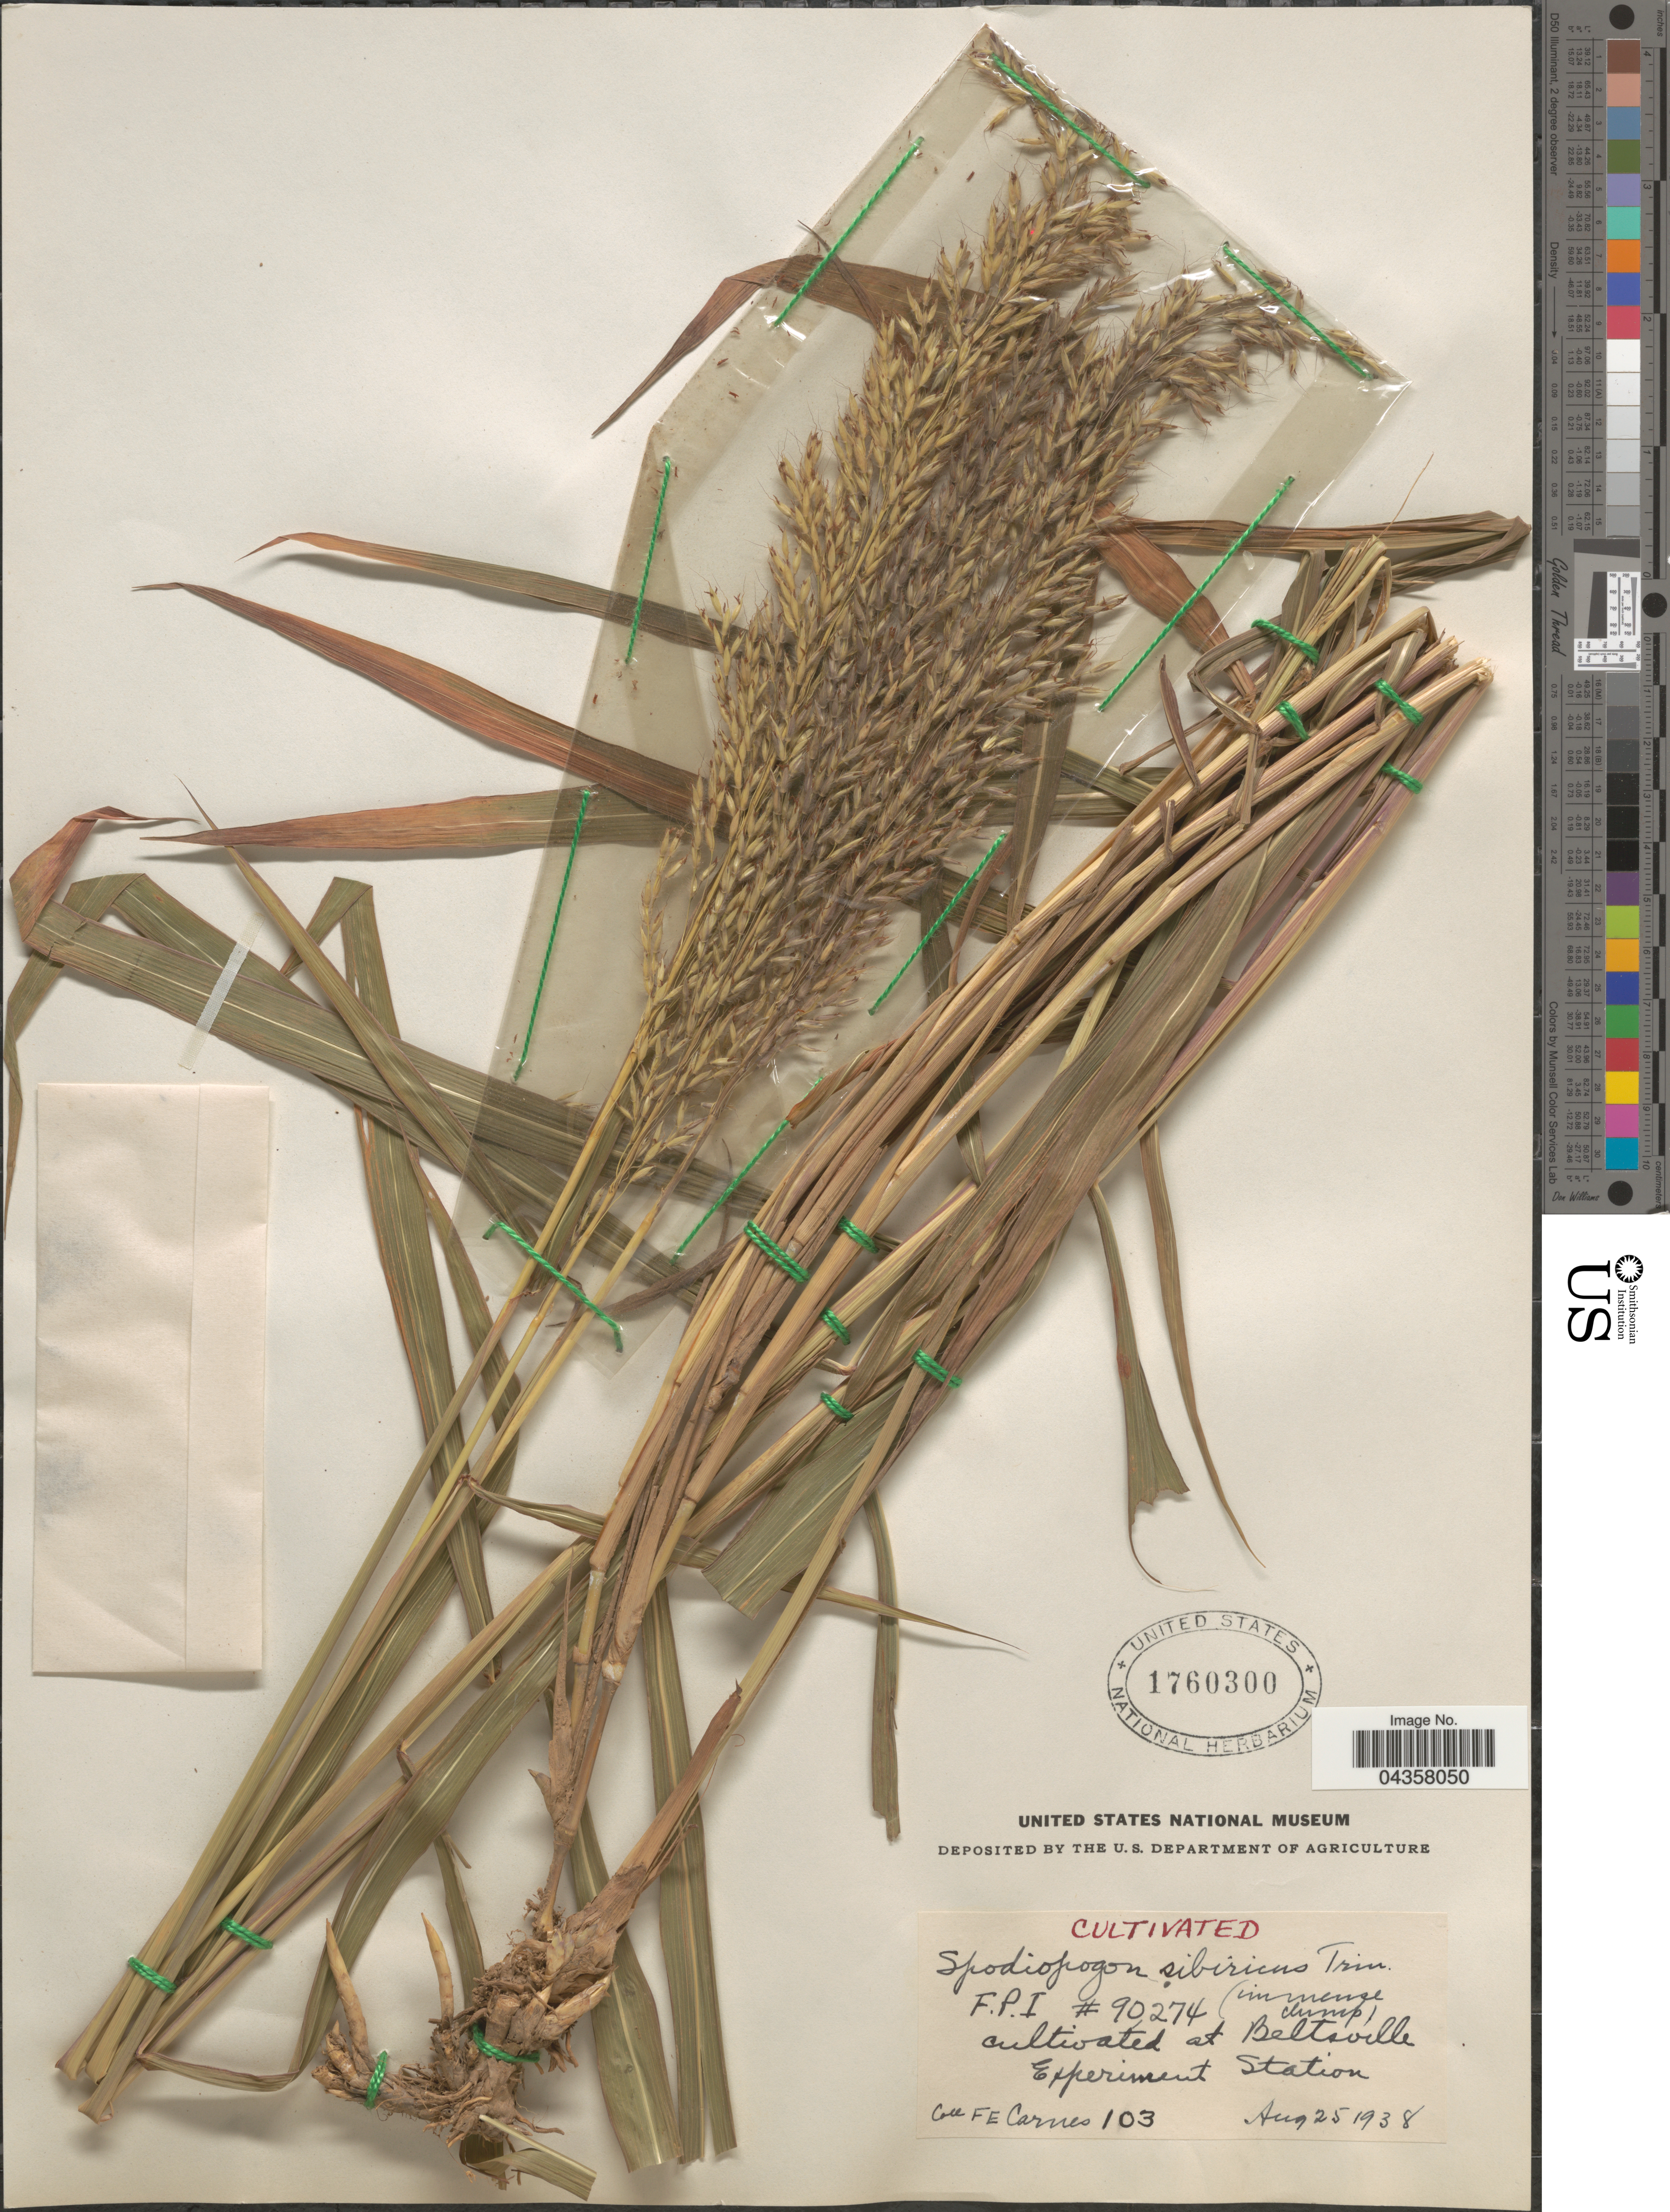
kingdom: Plantae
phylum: Tracheophyta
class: Liliopsida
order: Poales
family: Poaceae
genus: Spodiopogon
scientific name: Spodiopogon sibiricus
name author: Trin.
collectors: F. Carnes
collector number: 103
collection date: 1938-08-25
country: United States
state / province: Maryland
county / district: Prince George's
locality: At Beltsville Experiment Station.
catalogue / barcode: US 1760300